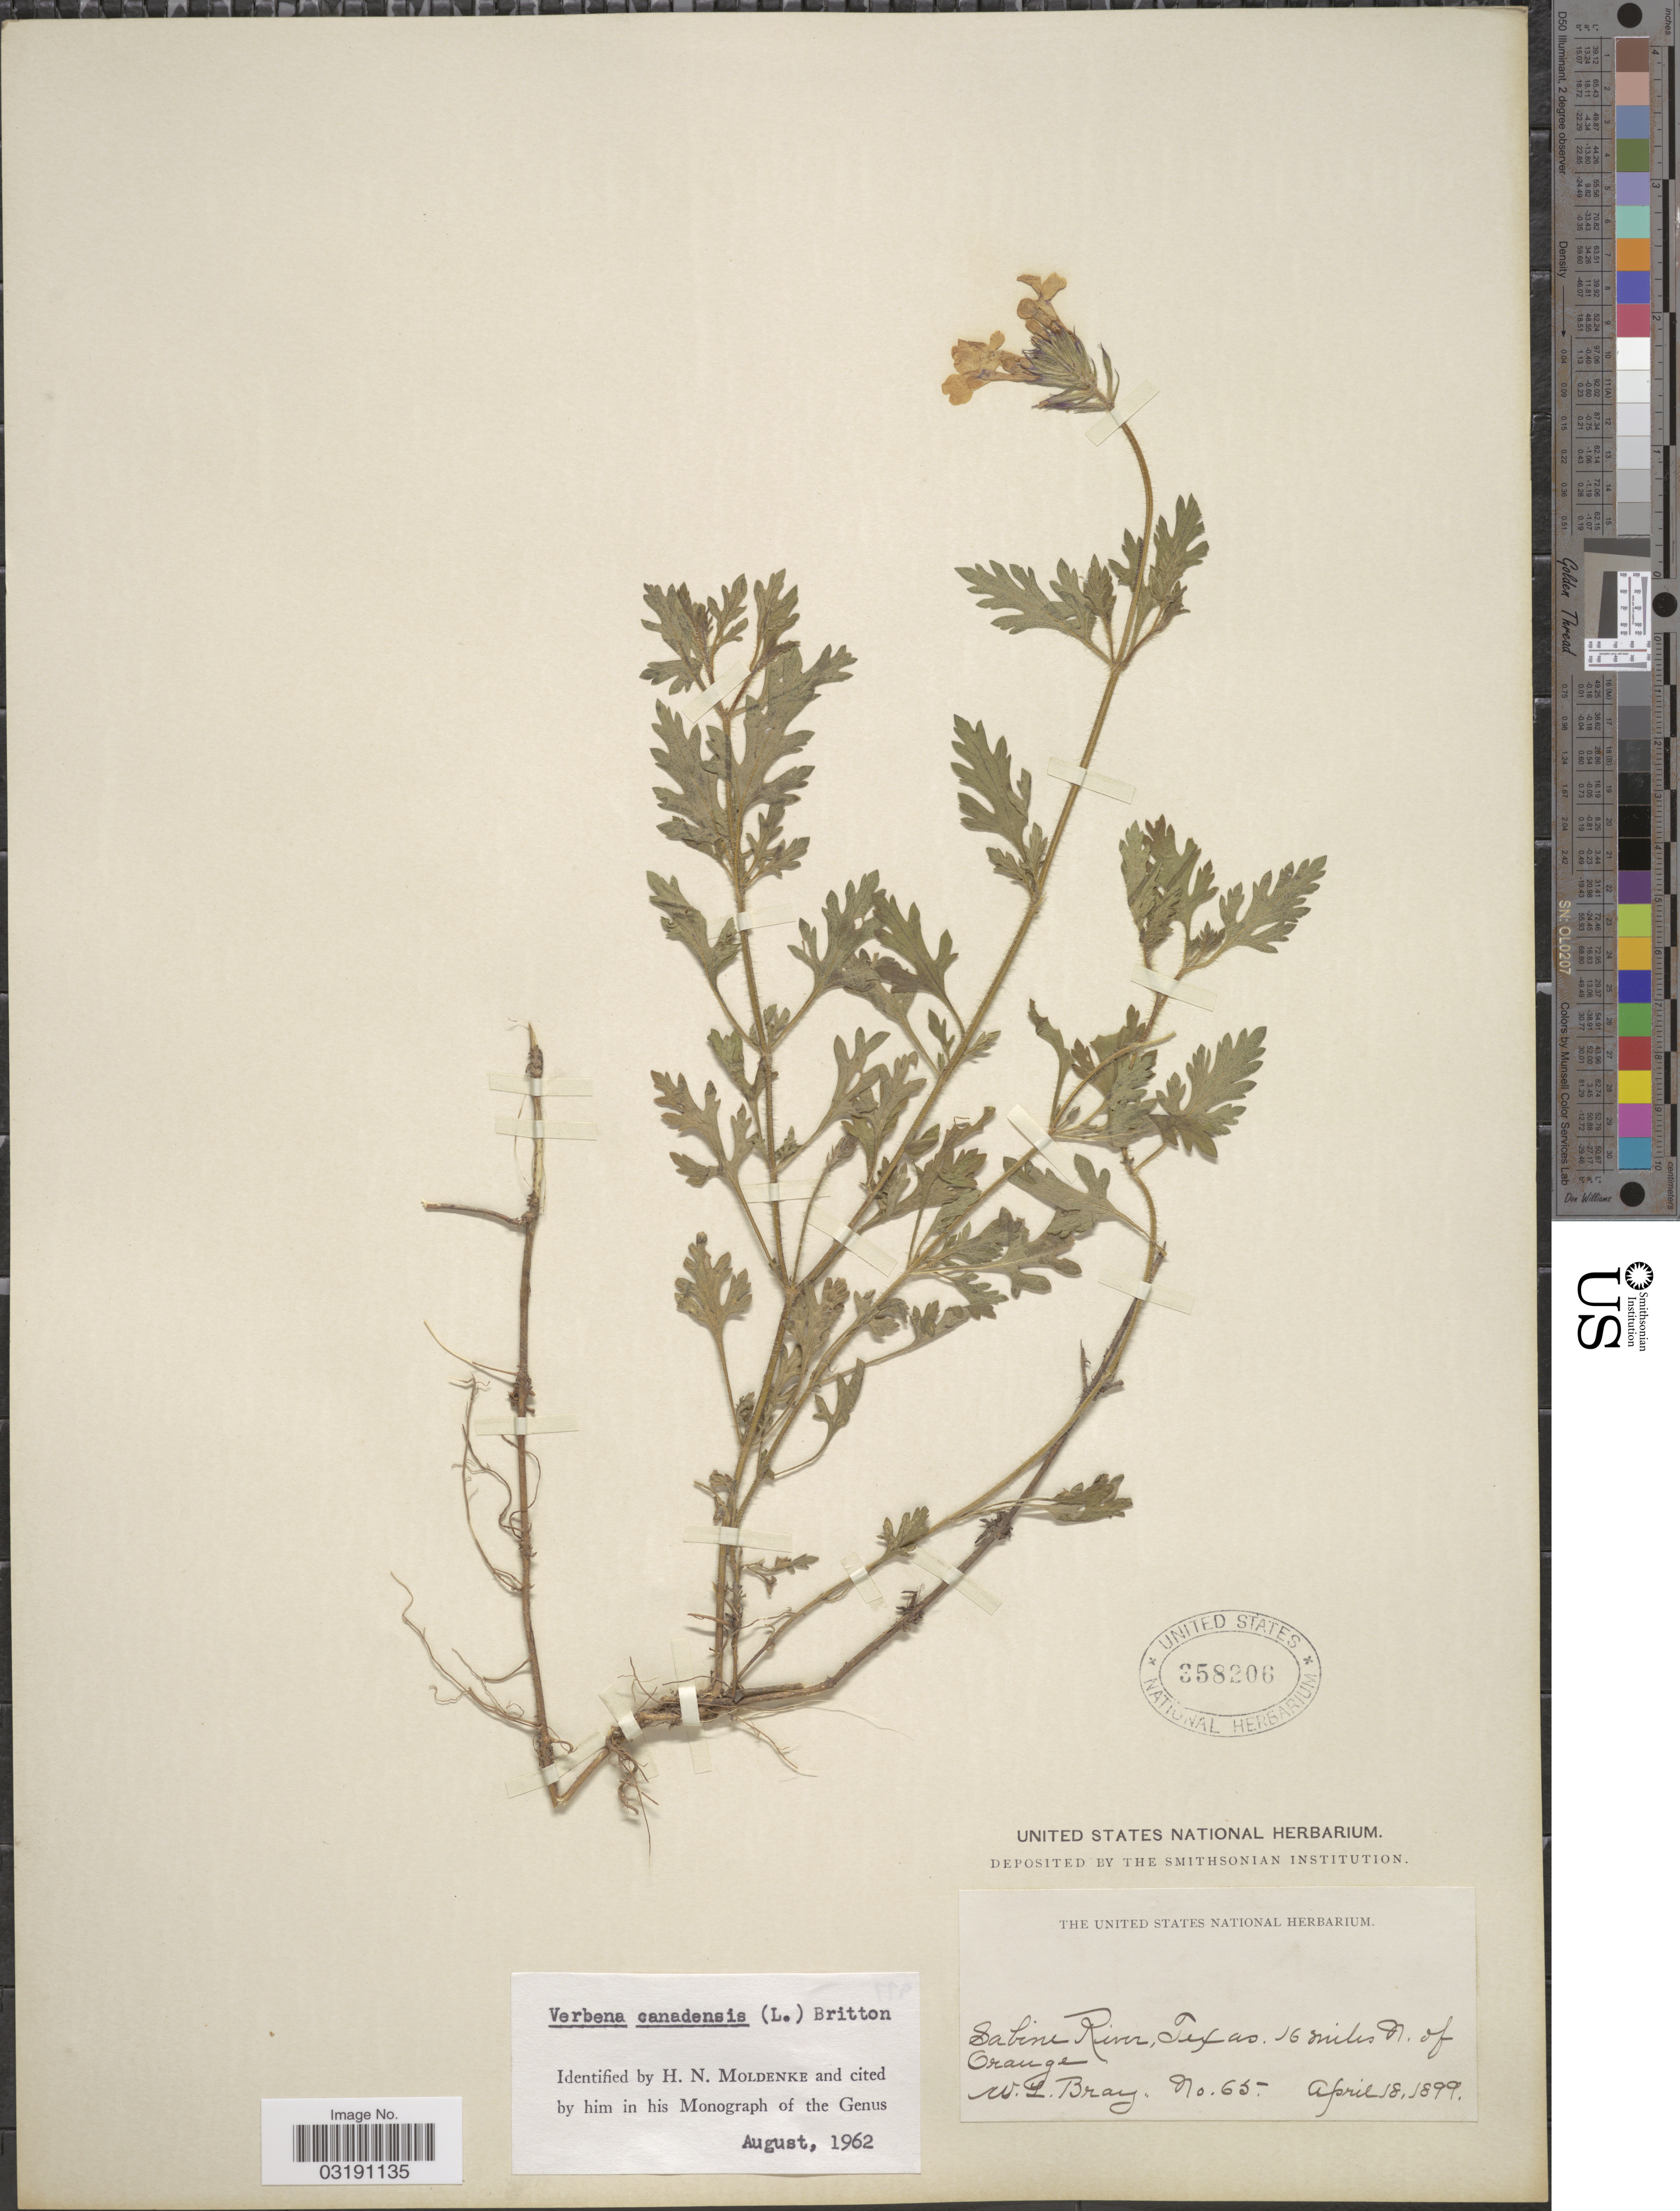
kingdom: Plantae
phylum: Tracheophyta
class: Magnoliopsida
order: Lamiales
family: Verbenaceae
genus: Verbena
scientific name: Verbena canadensis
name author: (L.) Britton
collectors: W. L. Bray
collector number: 65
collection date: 1899-04-18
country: United States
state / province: Texas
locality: Sabine River, 16 miles N. of Orange.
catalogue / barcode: US 358206